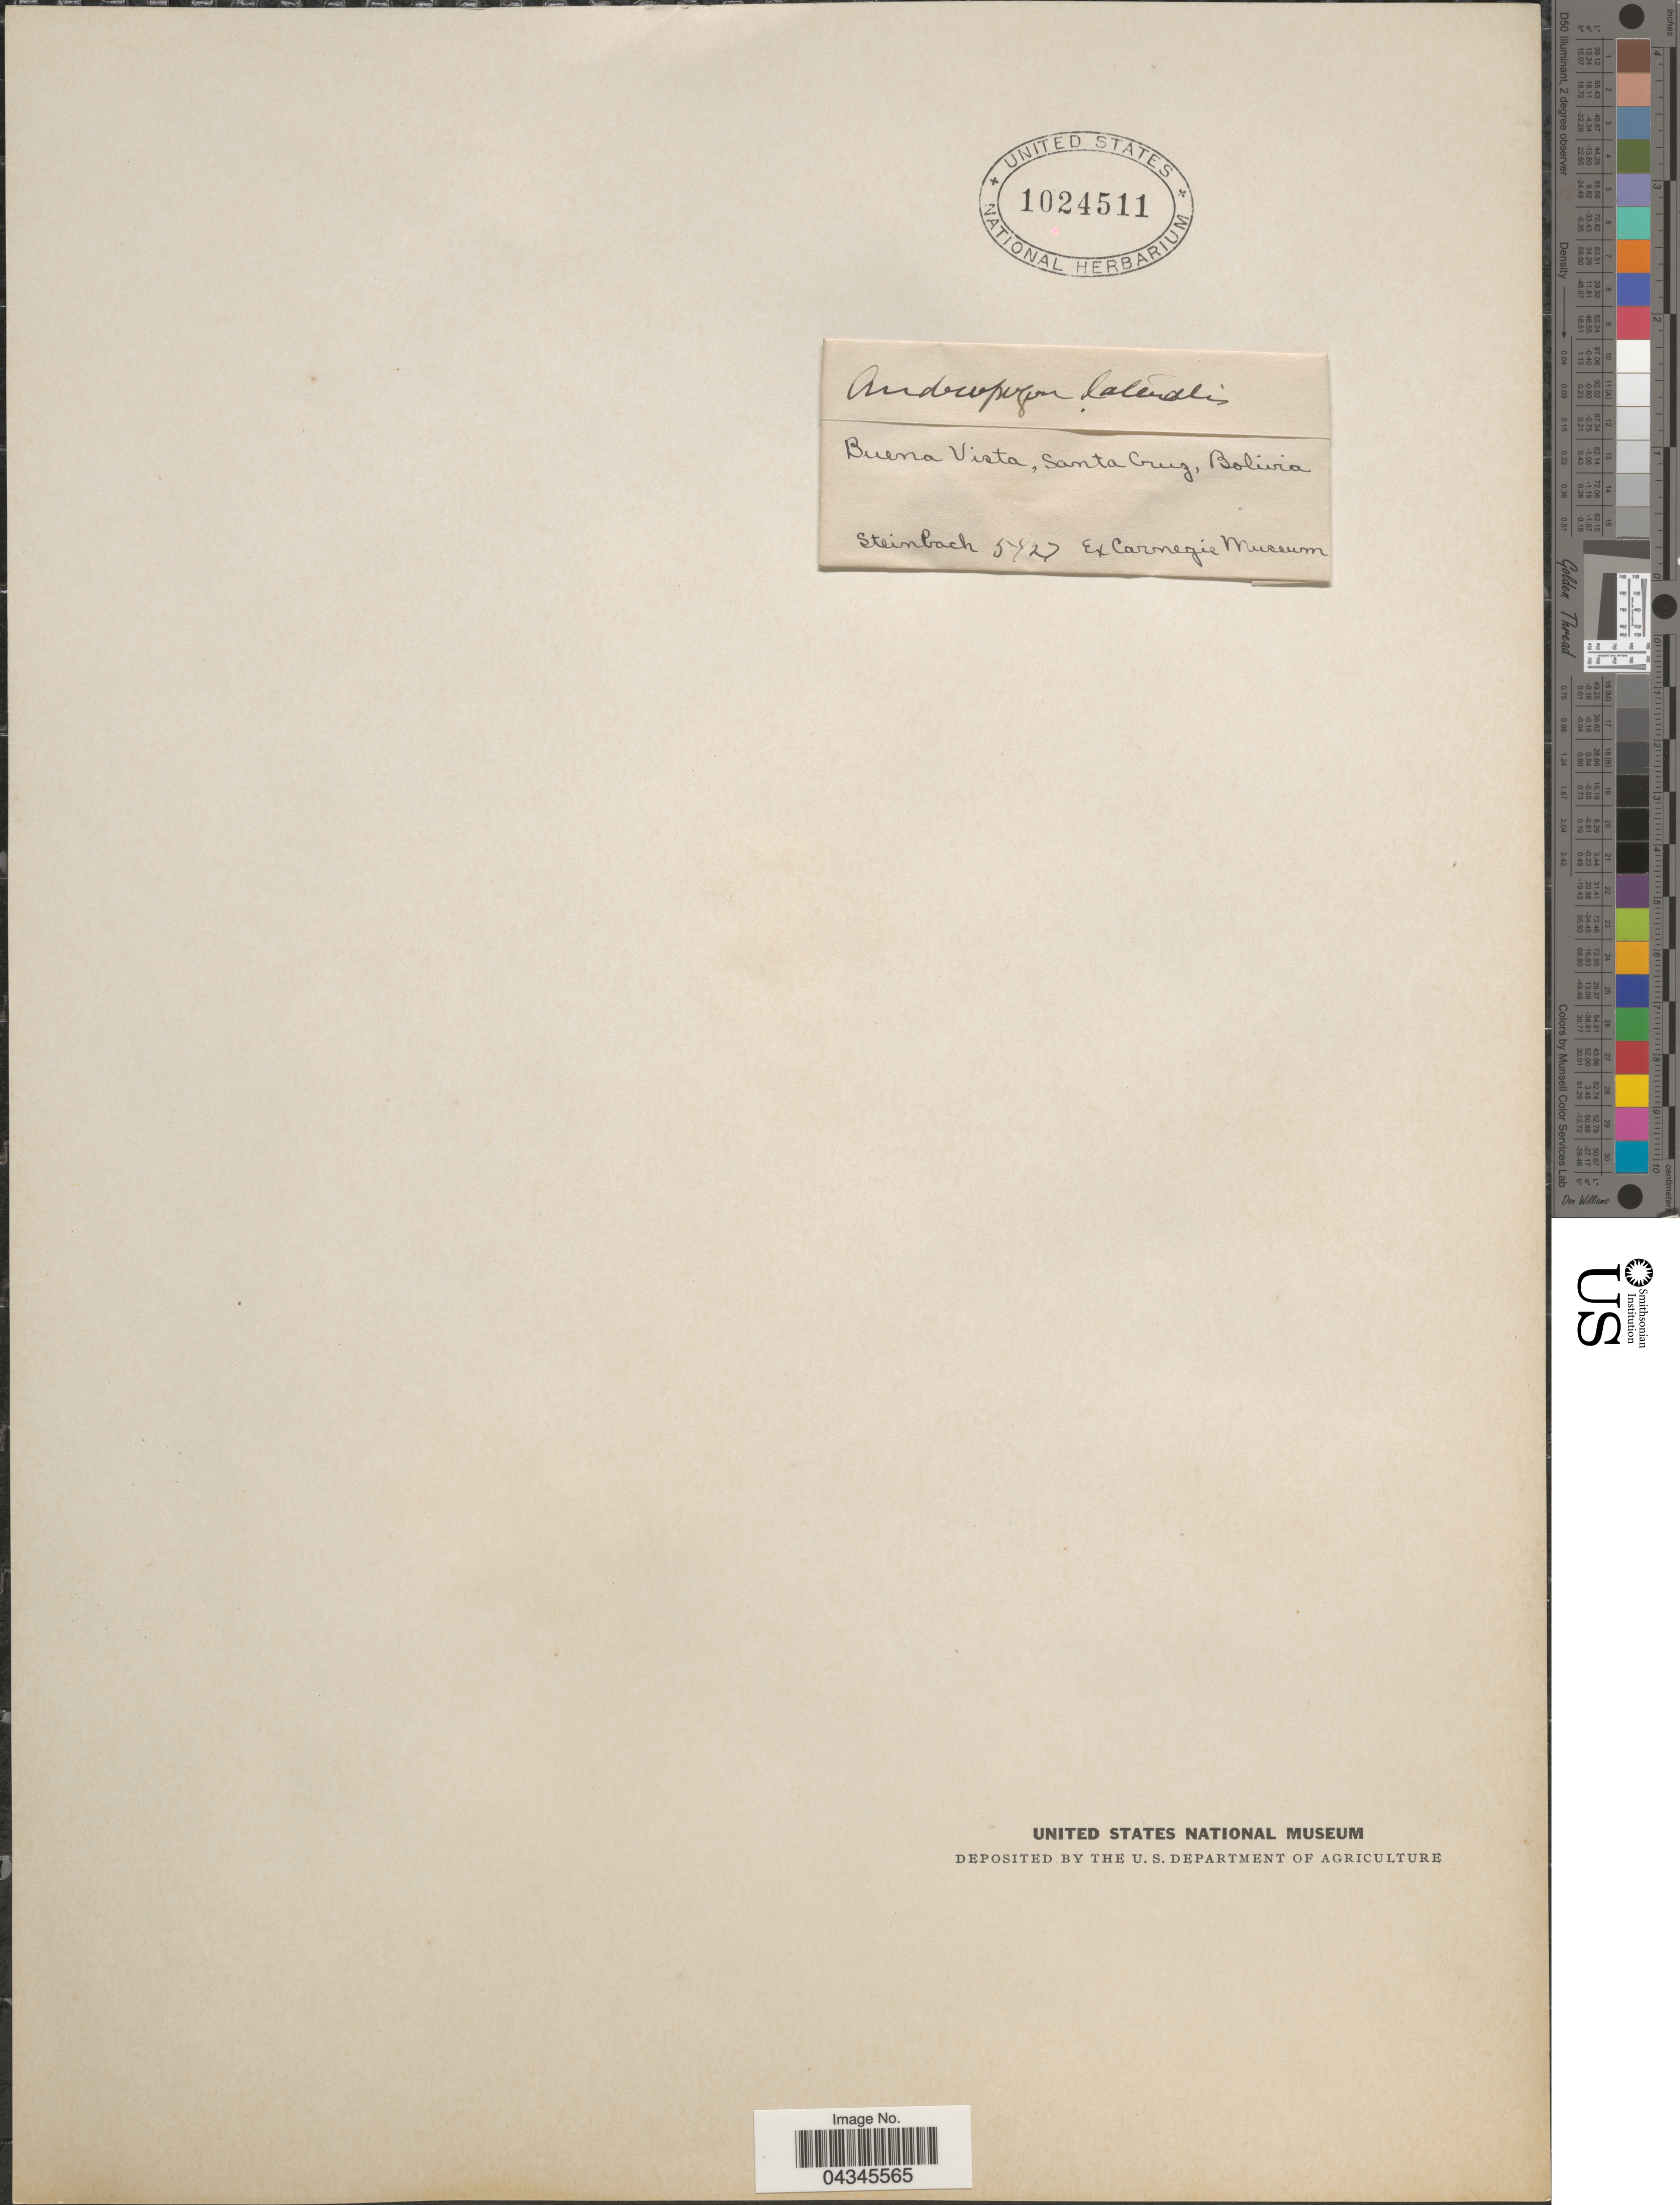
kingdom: Plantae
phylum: Tracheophyta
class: Liliopsida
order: Poales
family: Poaceae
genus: Andropogon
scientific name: Andropogon lateralis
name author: Nees in Mart.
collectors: Steinbach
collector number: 5427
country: Bolivia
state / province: Santa Cruz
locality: Buena Vista.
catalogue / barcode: US 1024511